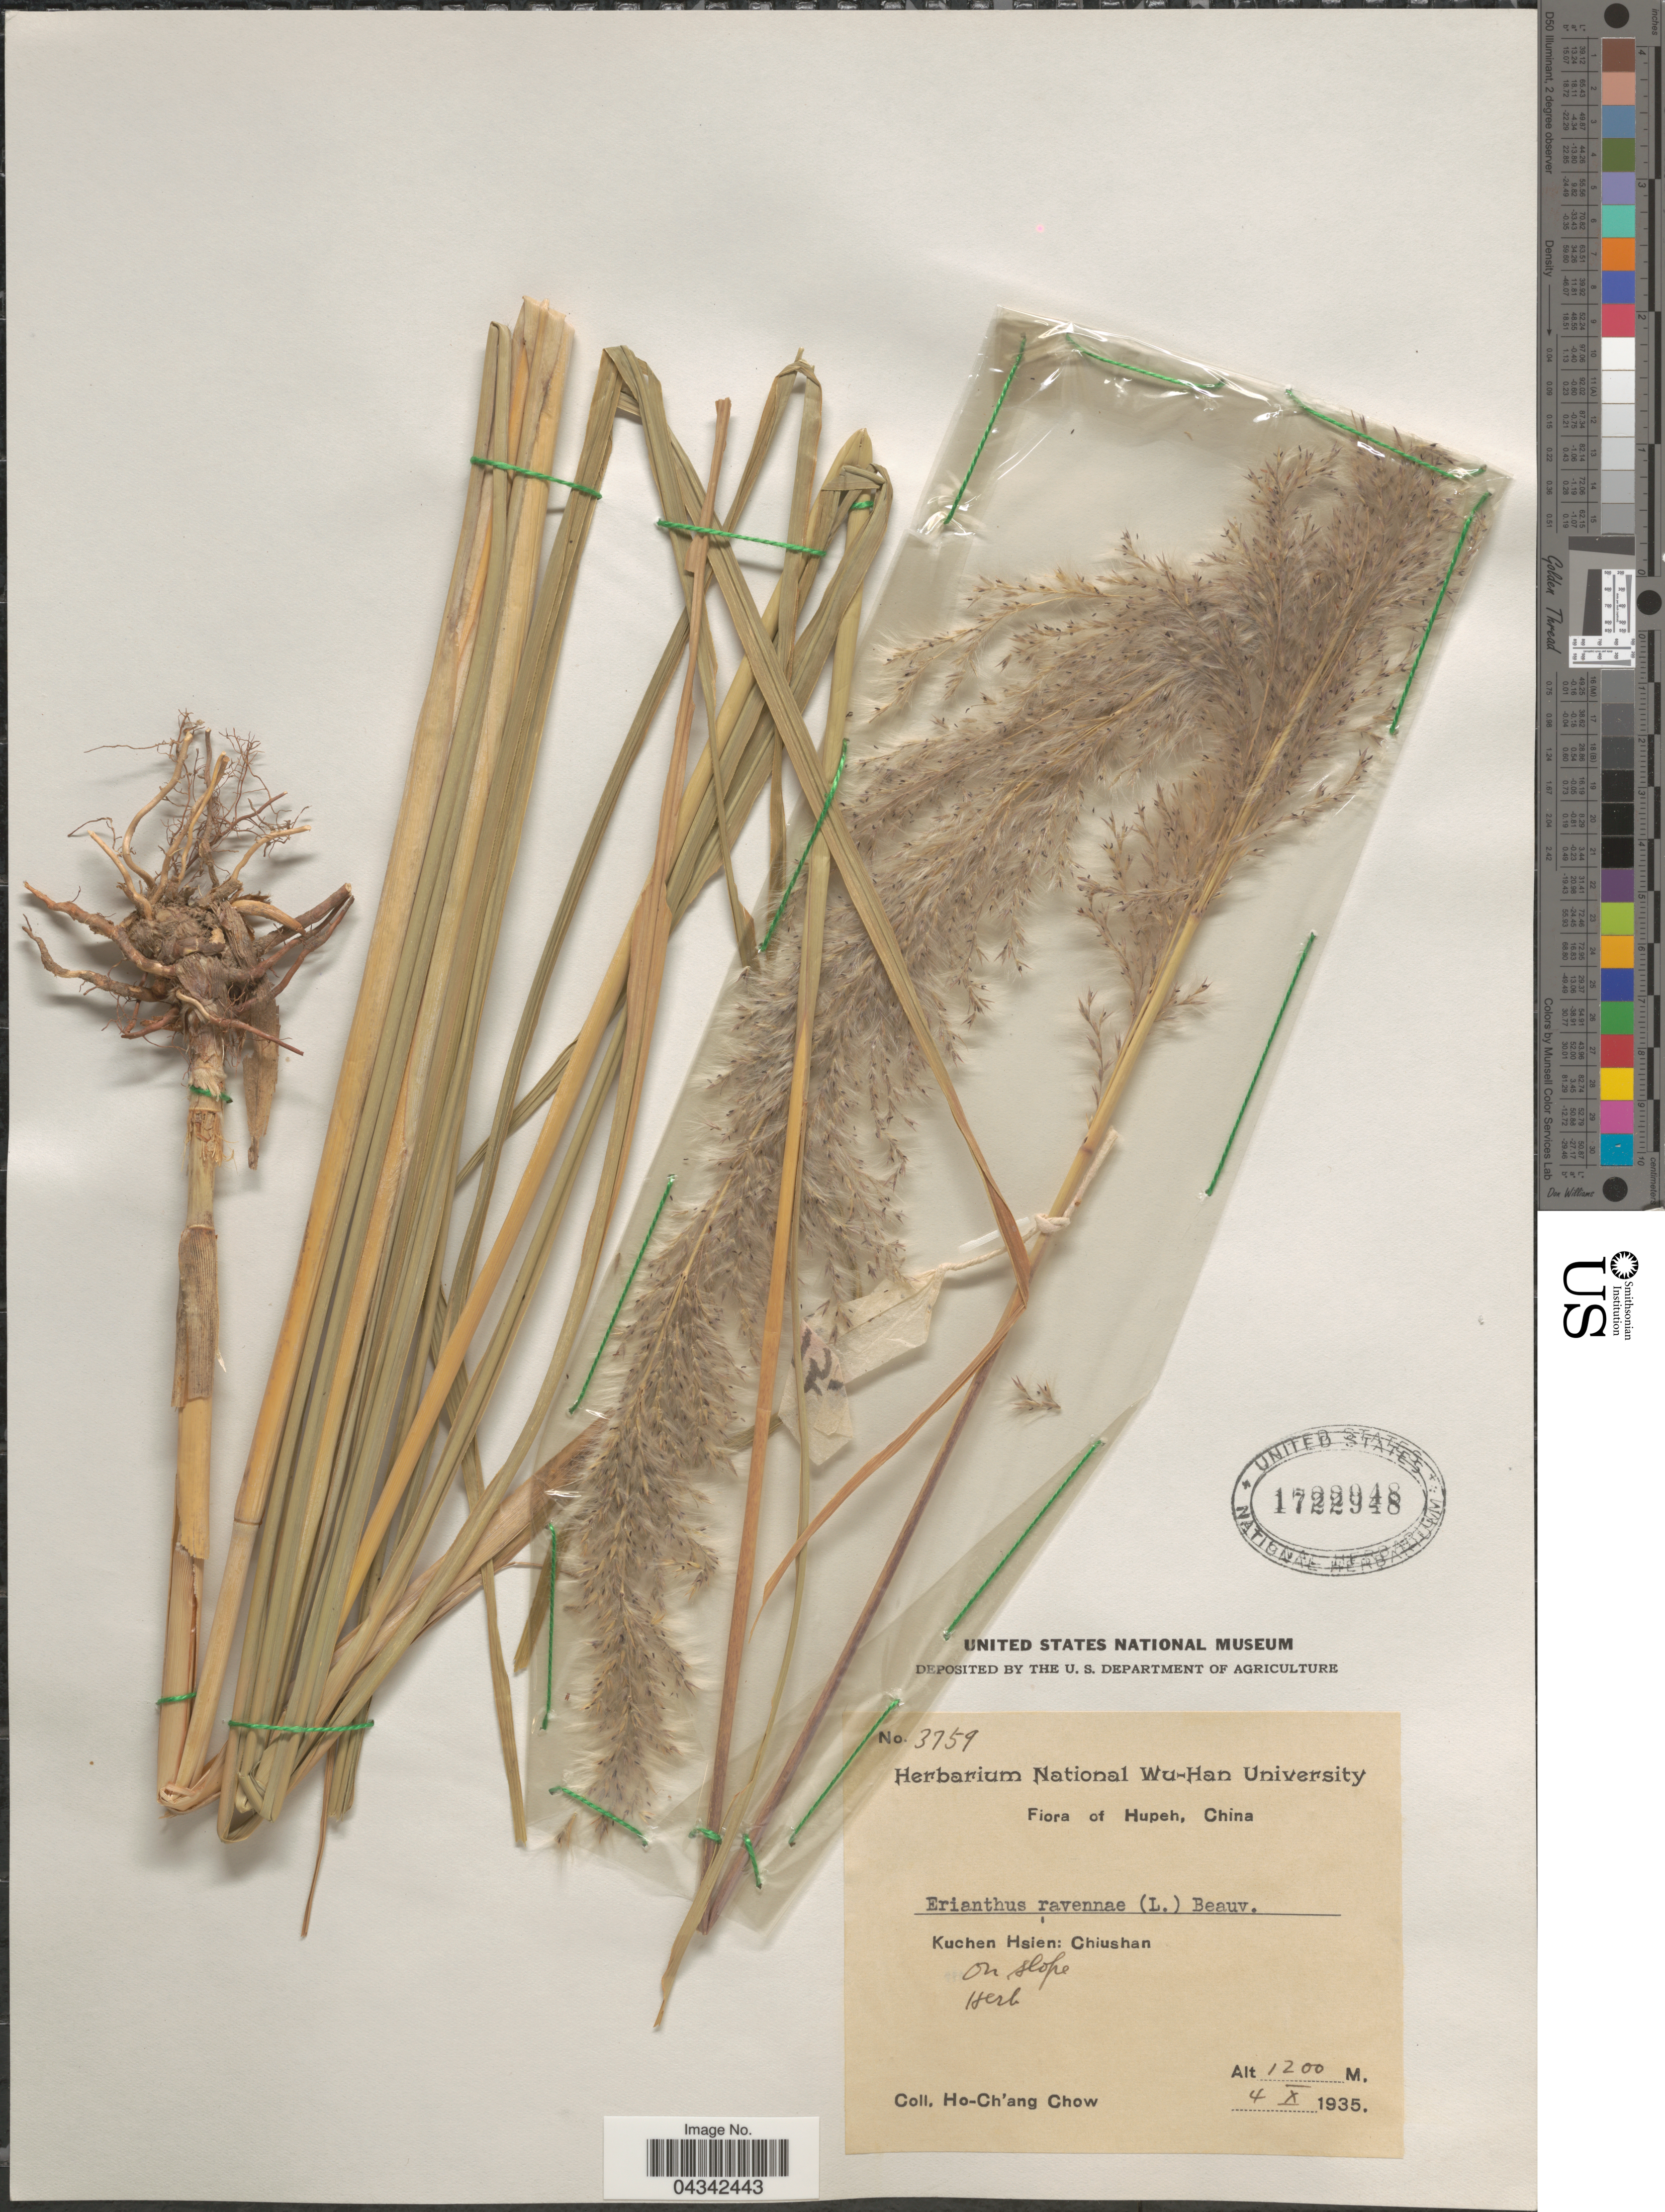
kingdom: Plantae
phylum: Tracheophyta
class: Liliopsida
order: Poales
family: Poaceae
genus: Tripidium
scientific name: Tripidium ravennae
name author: (L.) H. Scholz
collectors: H. Chow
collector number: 3759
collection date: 1935-10-04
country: China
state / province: Hubei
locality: Hupeh. Kuchen Hsien: Chiushan. On slope.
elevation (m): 1200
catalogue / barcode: US 1722948